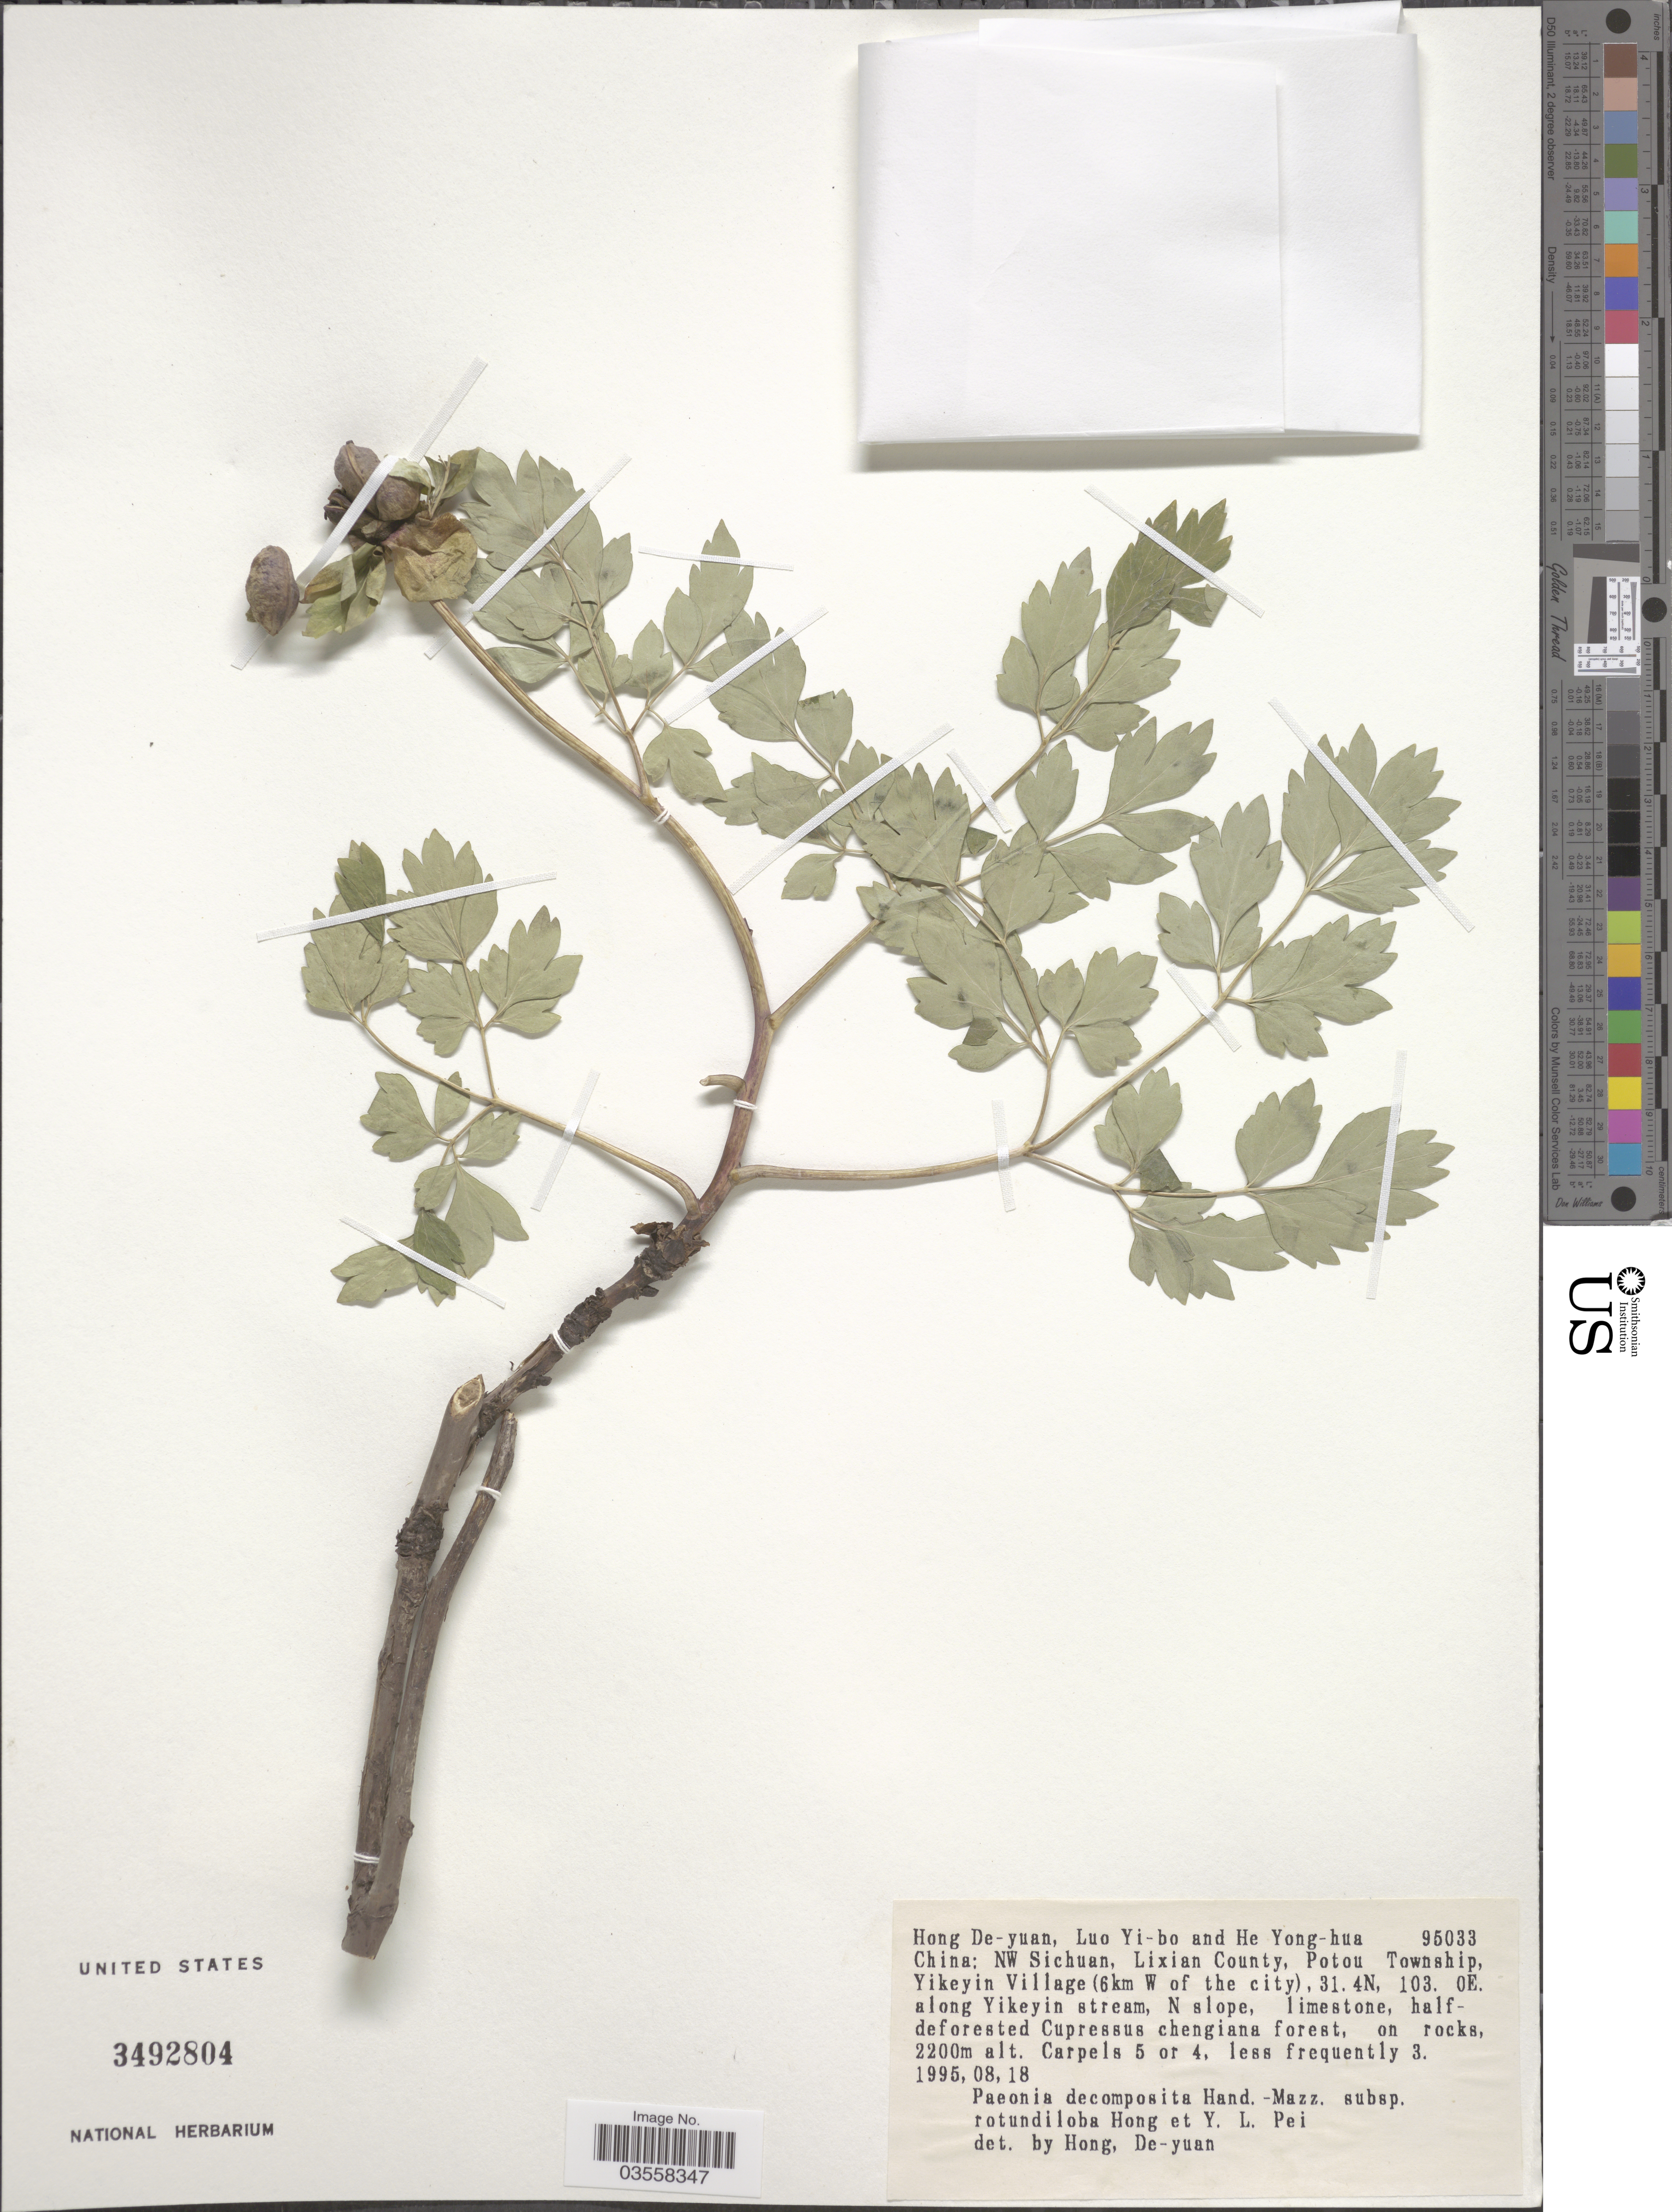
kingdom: Plantae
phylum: Tracheophyta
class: Magnoliopsida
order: Saxifragales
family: Paeoniaceae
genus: Paeonia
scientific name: Paeonia decomposita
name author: Hand.-Mazz.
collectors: D.-Y. Hong, Y. Luo & H. Yong-hua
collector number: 95033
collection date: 1995-08-18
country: China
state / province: Sichuan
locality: NW Sichuan, Lixian County, Potou Township, Yikeyin Village (6km W of the city), along Yikeyin stream, N slope.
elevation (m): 2200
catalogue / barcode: US 3492804